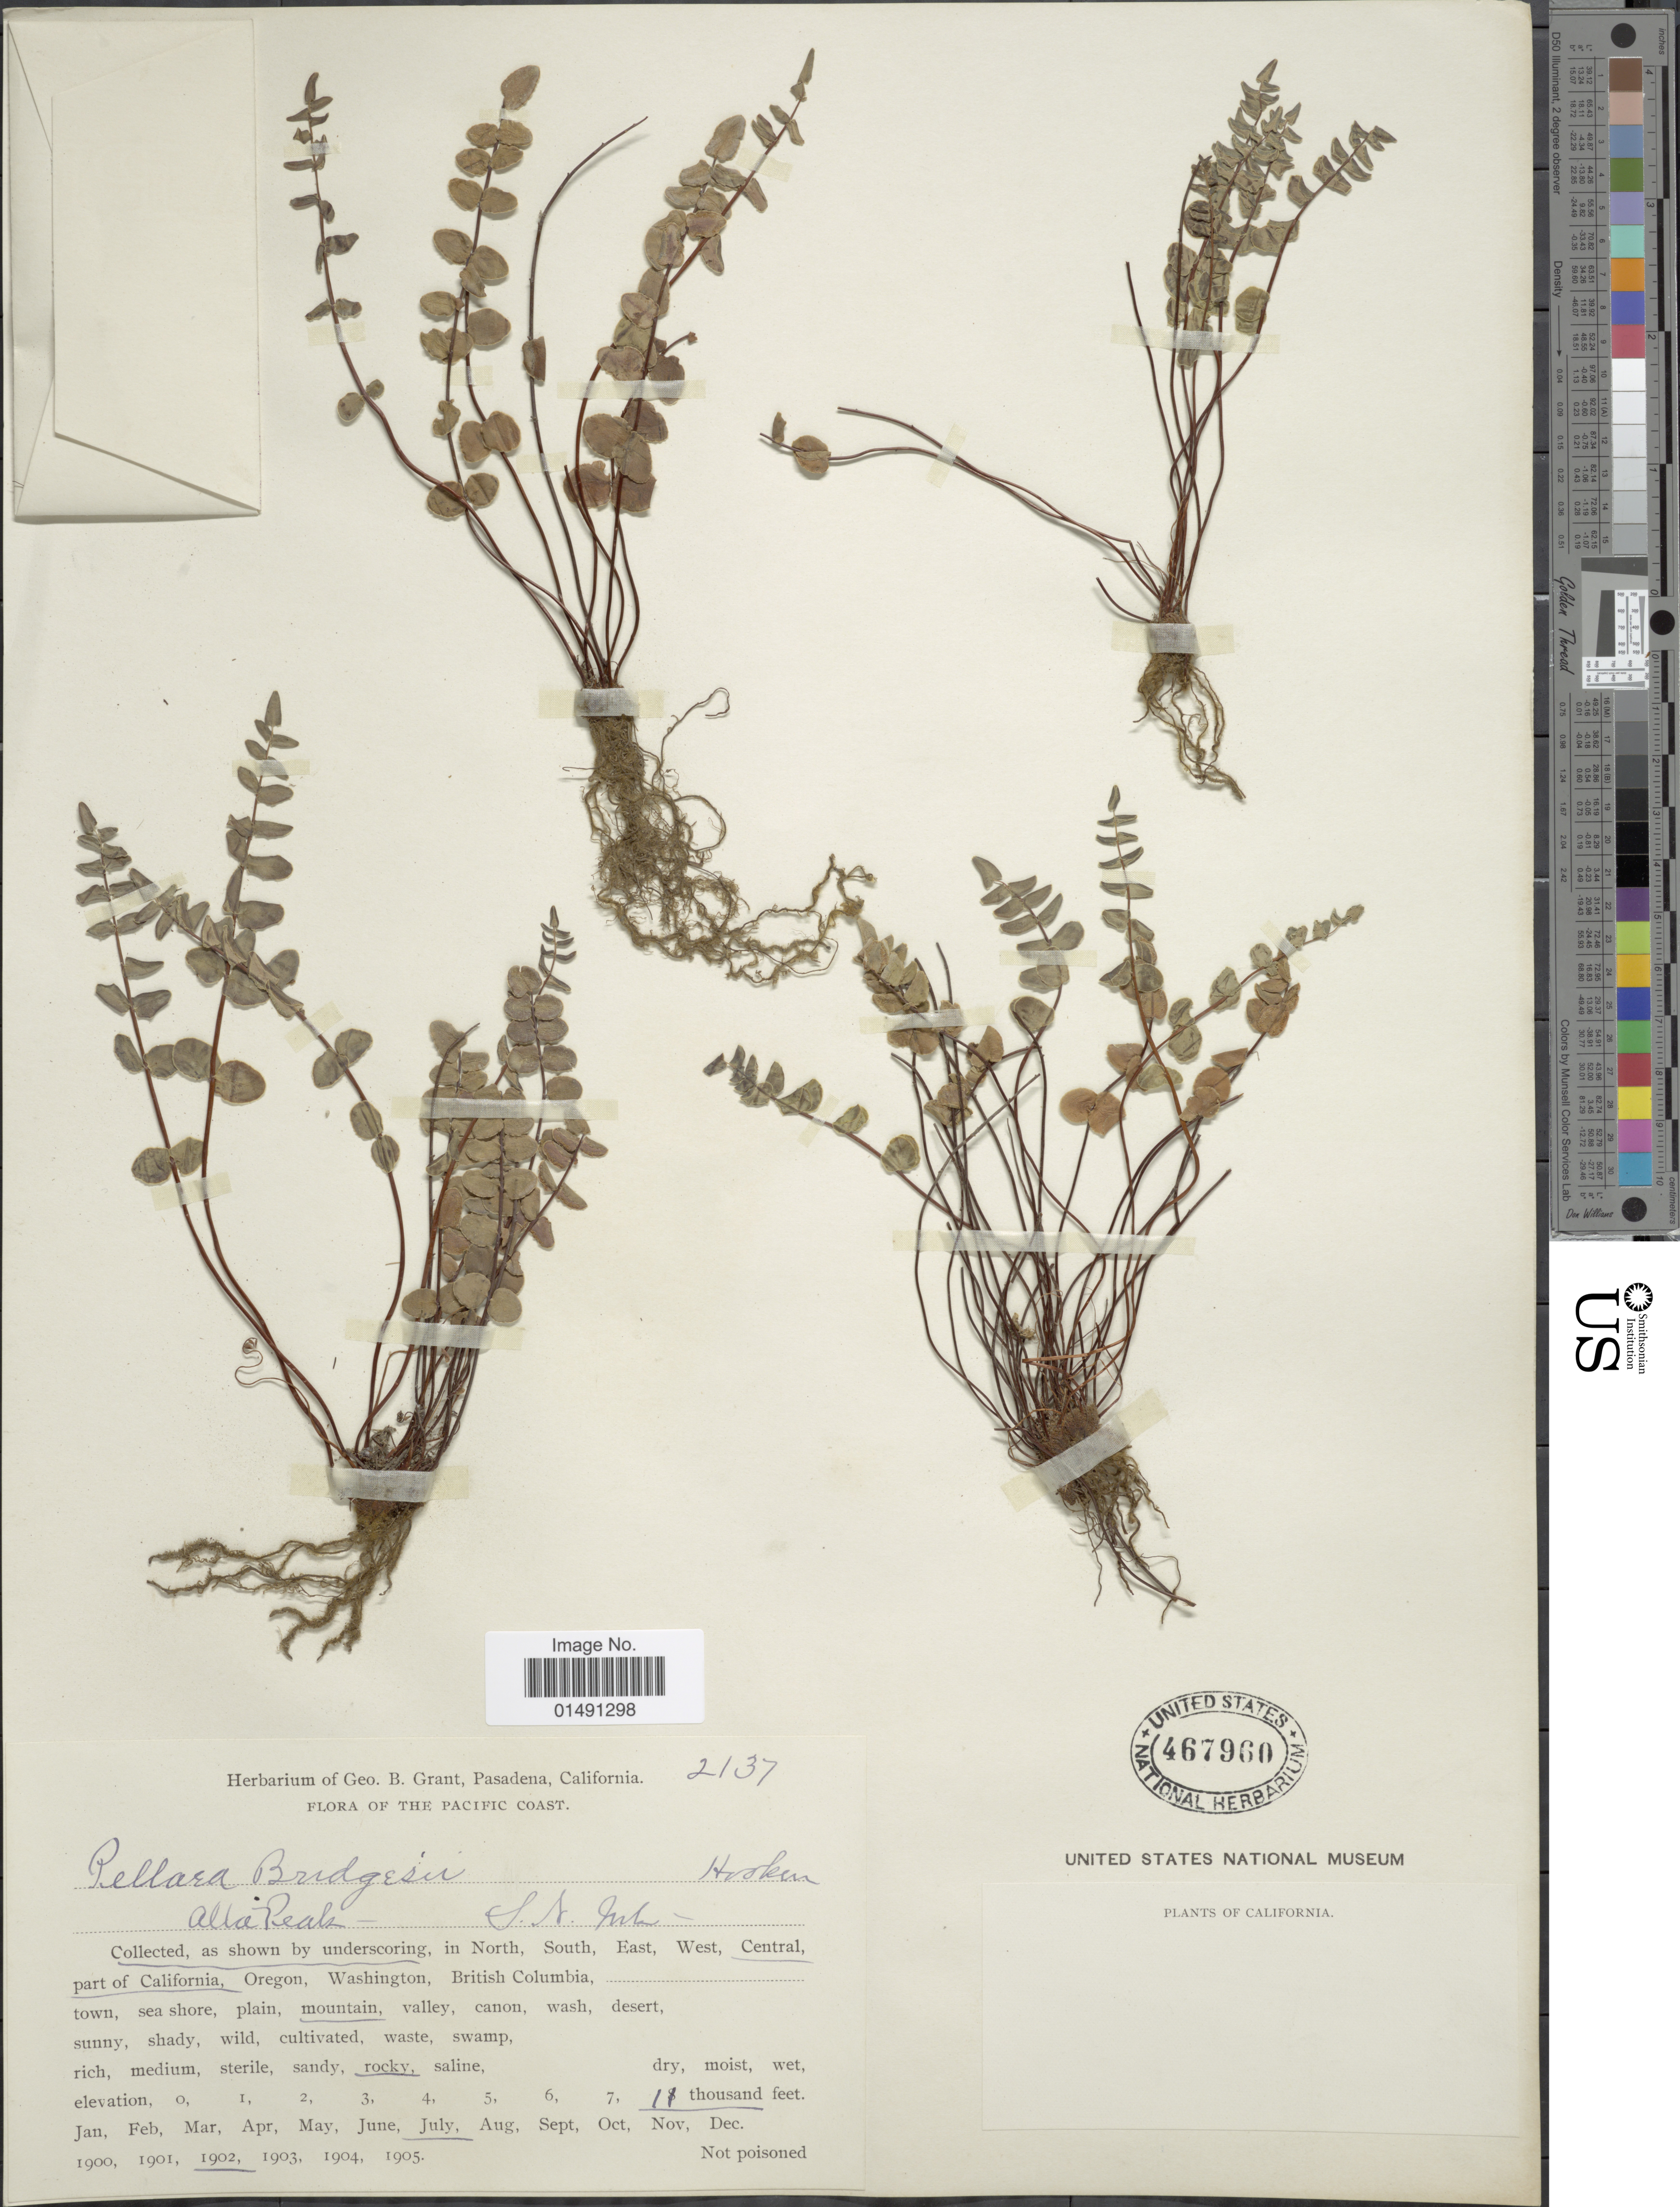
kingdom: Plantae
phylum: Tracheophyta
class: Polypodiopsida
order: Polypodiales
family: Pteridaceae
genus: Pellaea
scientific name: Pellaea bridgesii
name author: Hook.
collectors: ex herb. Geo. B. Grant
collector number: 2137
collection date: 1902-07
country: United States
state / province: California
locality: The Pacific Coast, Collected, as shown by underscoring, Central part of California, mountain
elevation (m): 3353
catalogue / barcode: US 467960